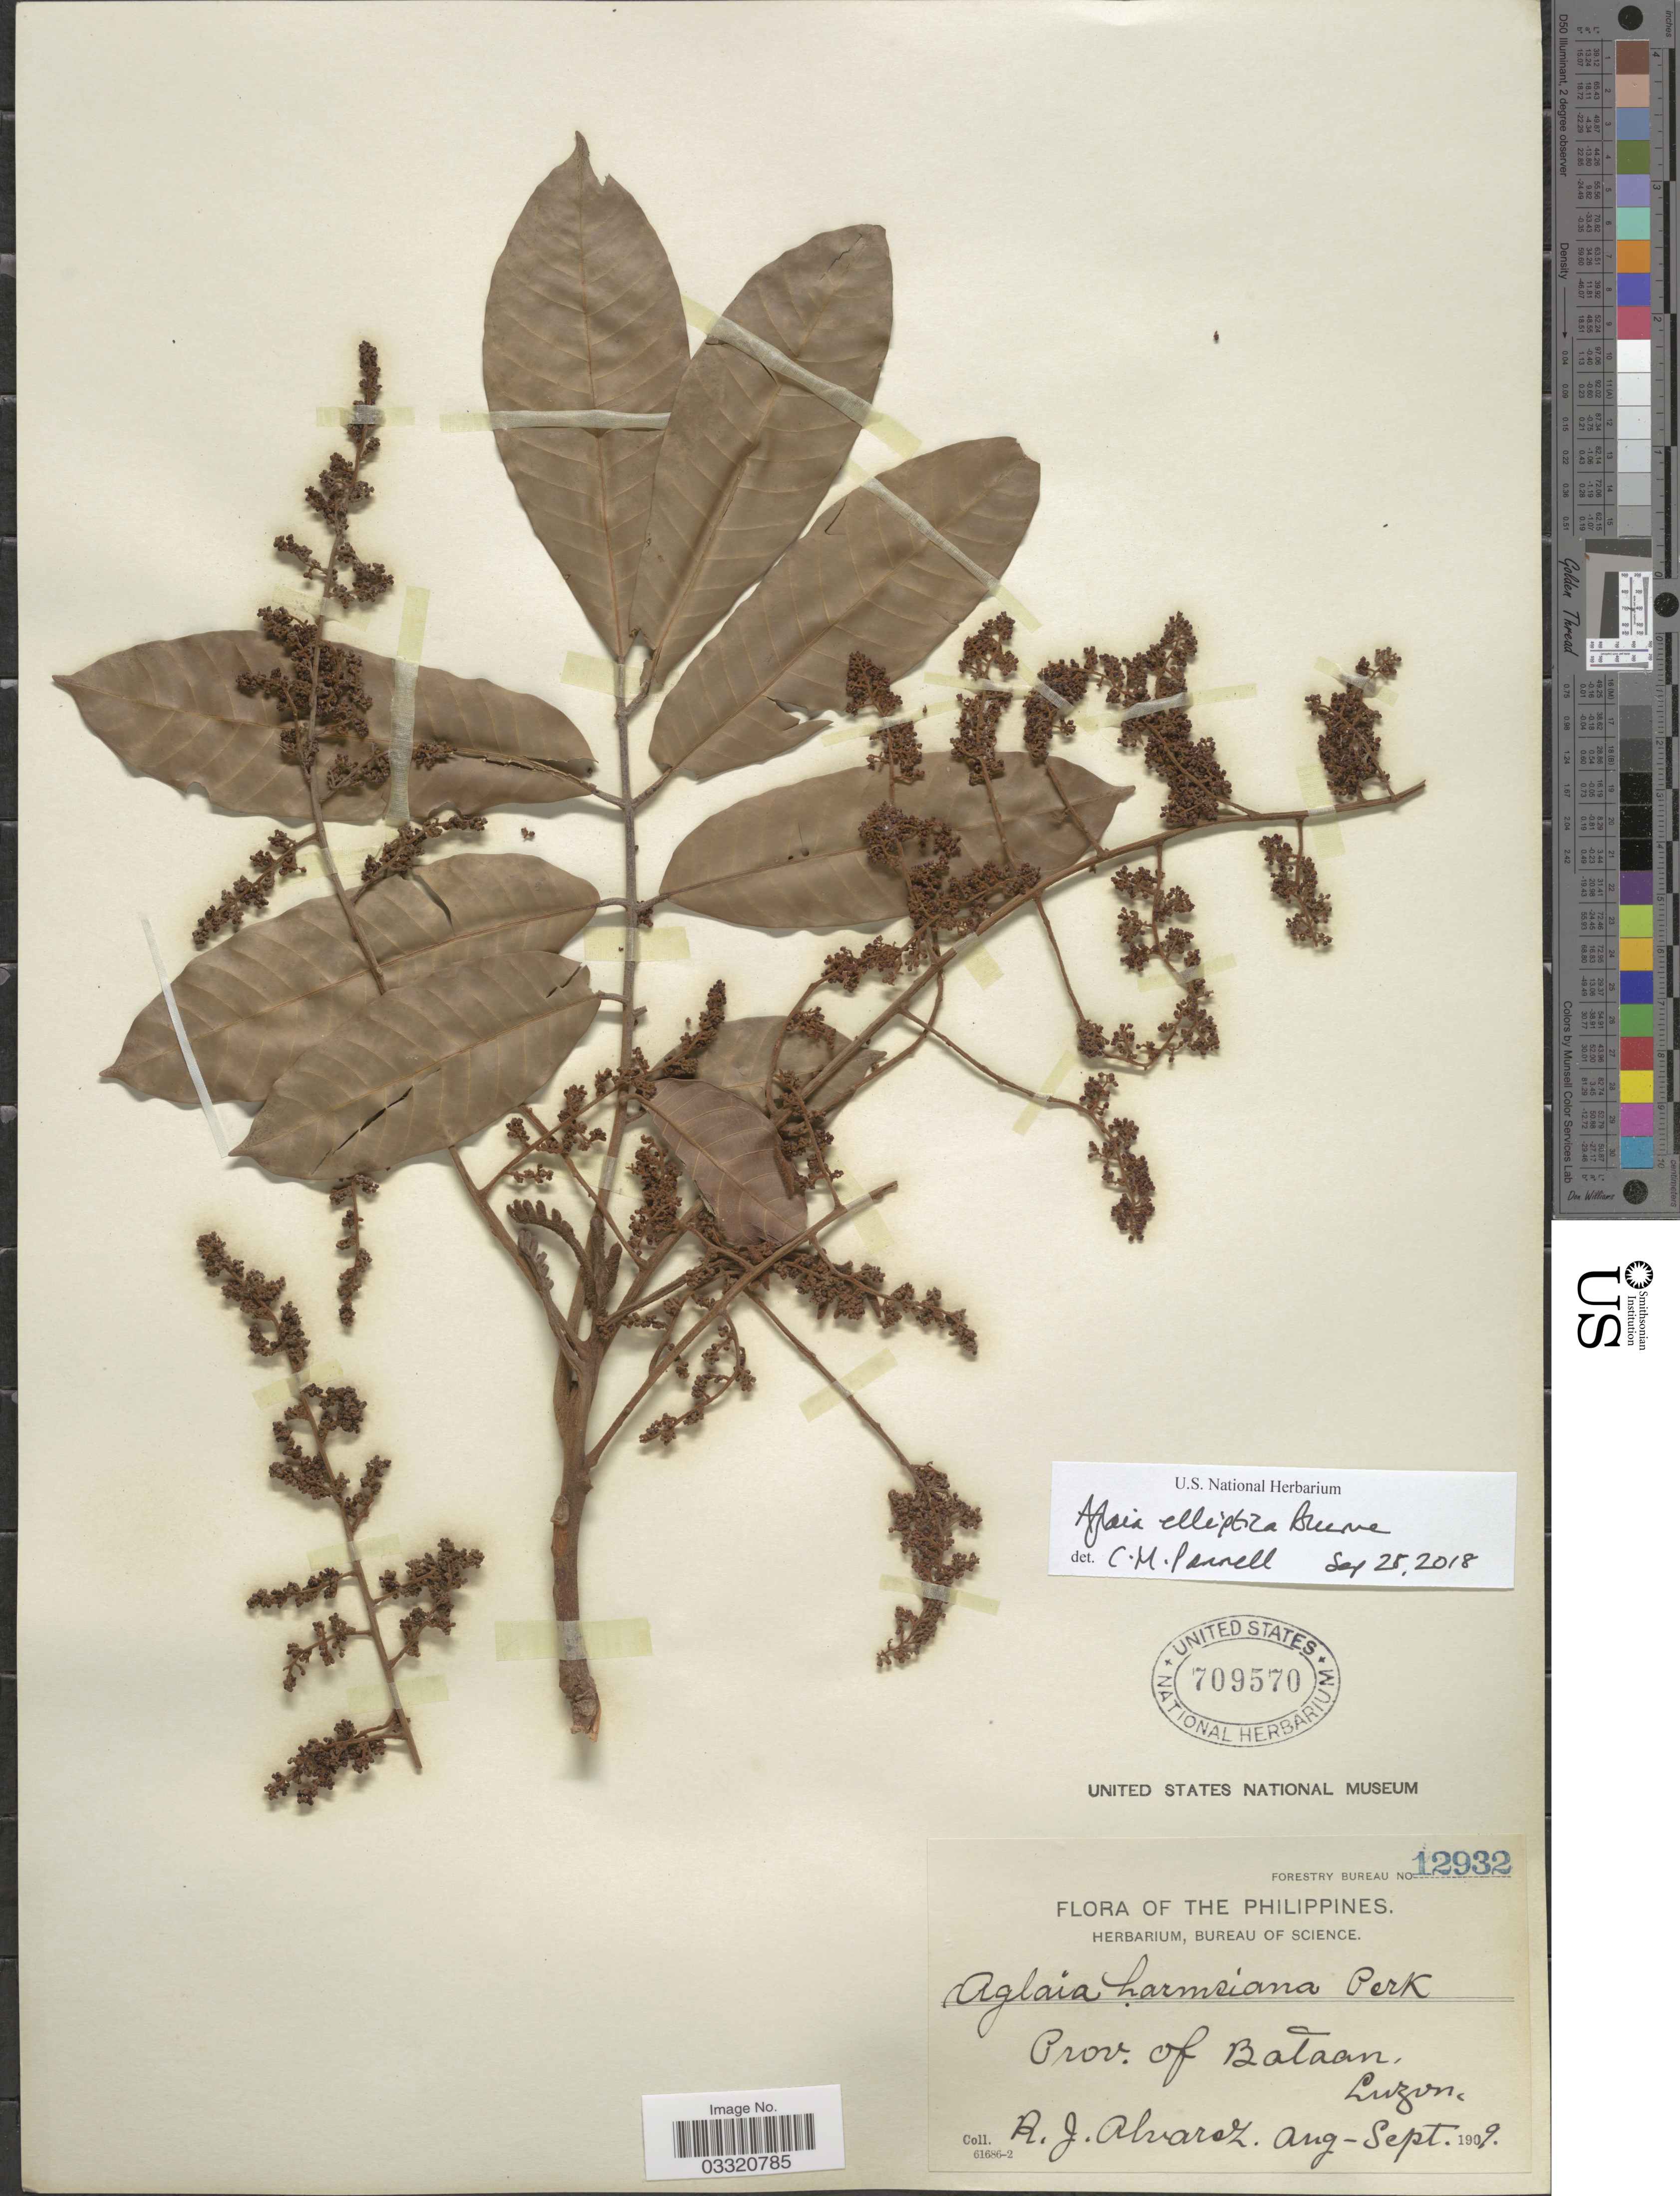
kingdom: Plantae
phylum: Tracheophyta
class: Magnoliopsida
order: Sapindales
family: Meliaceae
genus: Aglaia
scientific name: Aglaia elliptica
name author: Blume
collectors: R. Alvarez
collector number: Forestry Bureau 12932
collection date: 1909-08/1909-09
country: Philippines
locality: Prov. of Bataan, Luzon.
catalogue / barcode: US 709570